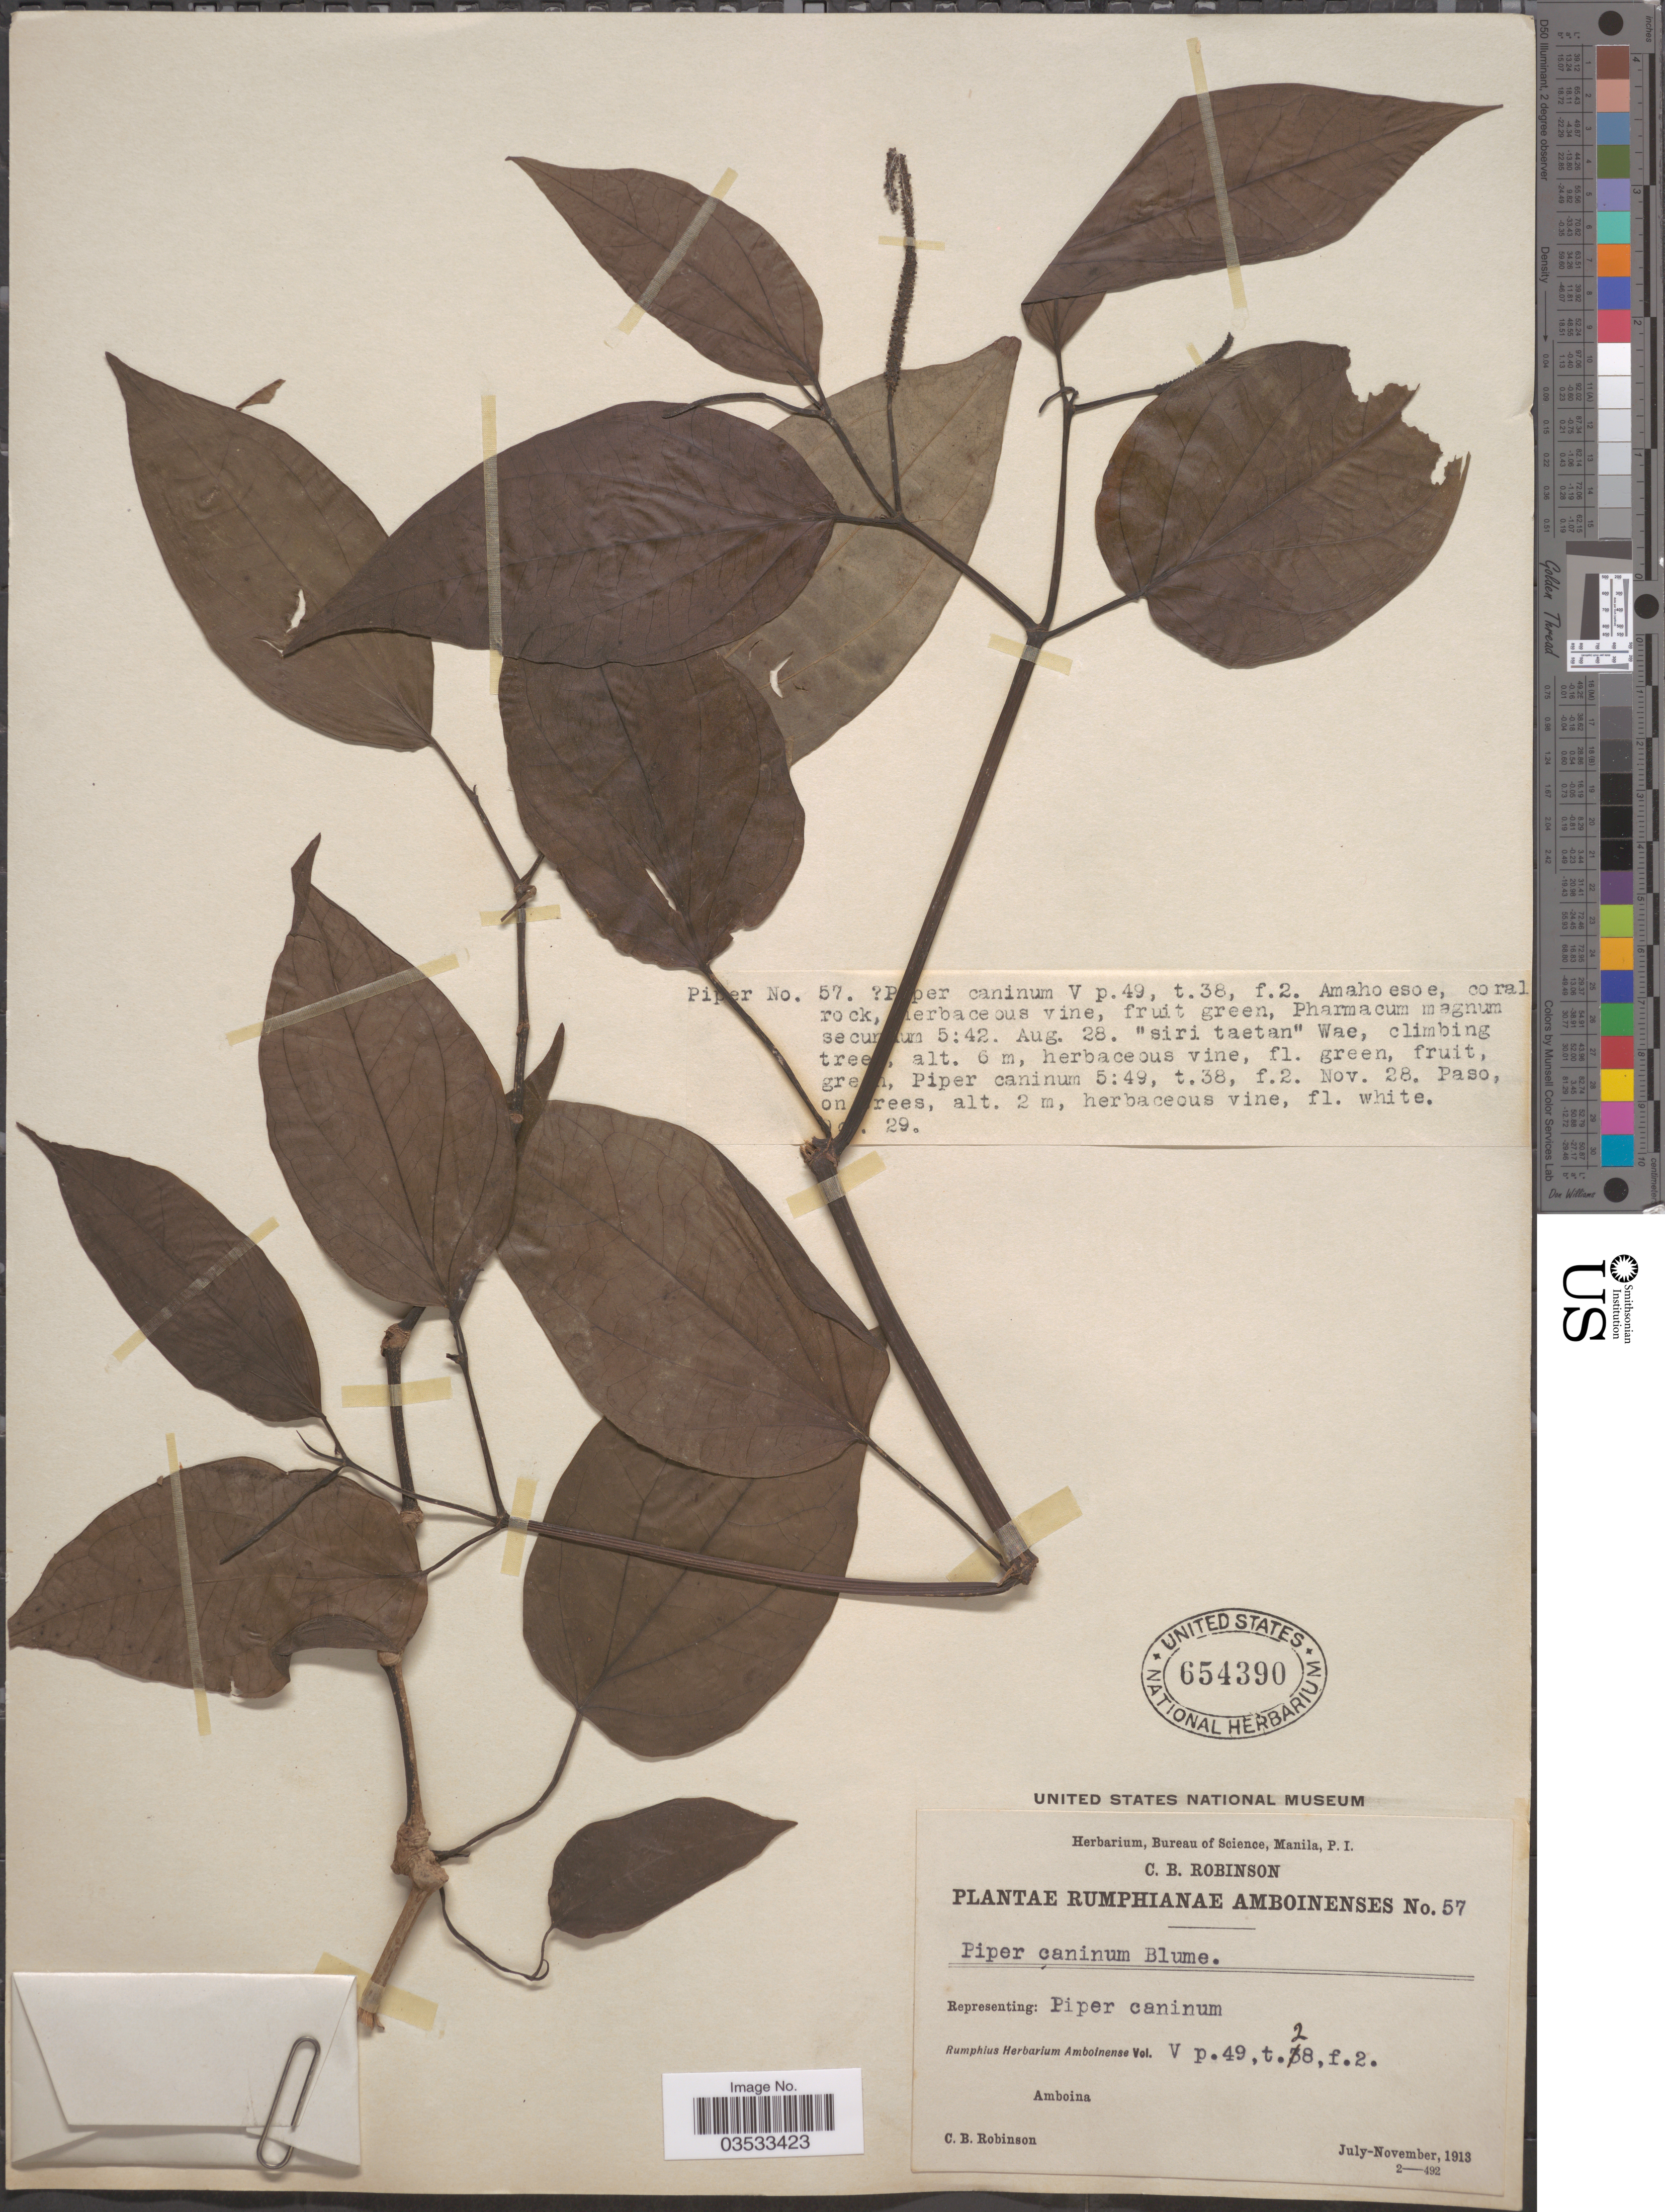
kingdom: Plantae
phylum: Tracheophyta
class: Magnoliopsida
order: Piperales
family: Piperaceae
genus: Piper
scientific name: Piper caninum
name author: Blume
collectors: C. Robinson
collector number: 57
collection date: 1913-08-28/1913-08-29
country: Indonesia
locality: Amboina.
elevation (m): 2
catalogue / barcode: US 654390